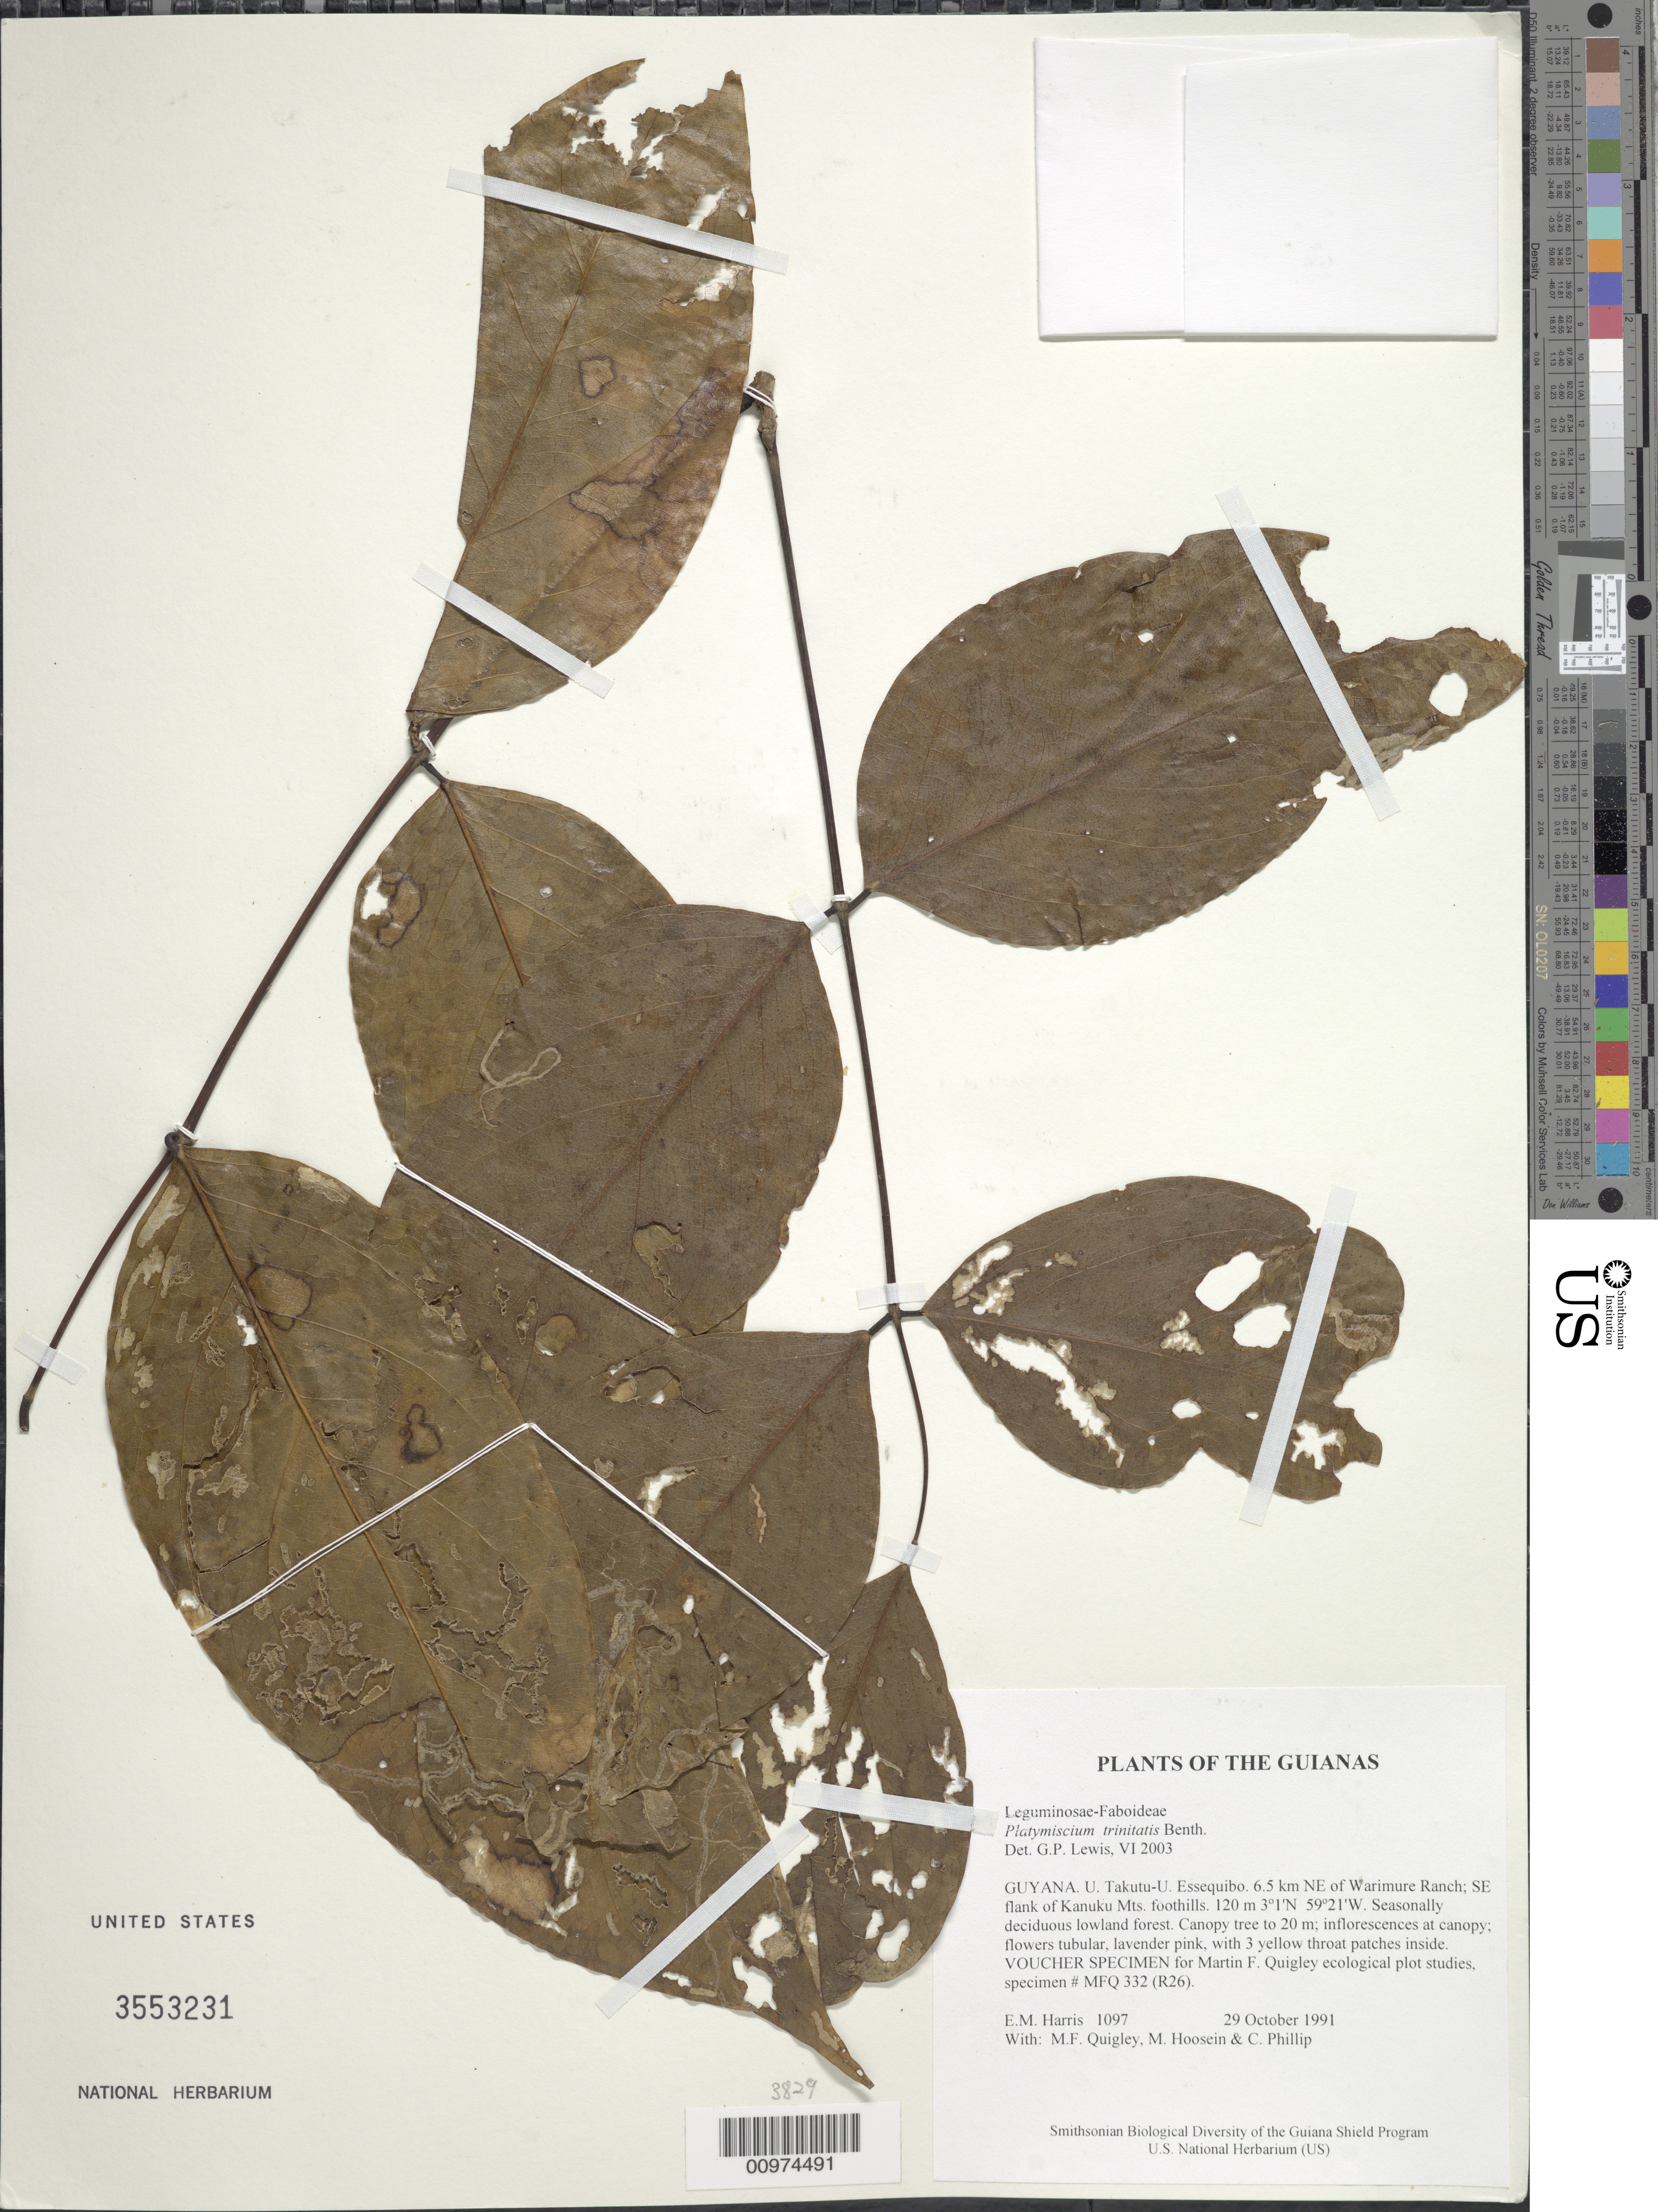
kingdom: Plantae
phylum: Tracheophyta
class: Magnoliopsida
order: Fabales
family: Fabaceae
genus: Platymiscium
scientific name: Platymiscium trinitatis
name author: Benth.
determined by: Lewis, Gwilym P.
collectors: E. M. Harris, M. Quigley, M. Hossein & C. Phillip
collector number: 1097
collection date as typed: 29 October 1991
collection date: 1991-10-29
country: Guyana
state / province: U. Takutu-U. Essequibo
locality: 6.5 km NE of Warimure Ranch; SE flank of Kanuku Mts. foothills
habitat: Seasonally deciduous lowland forest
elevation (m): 120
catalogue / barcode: US 3553231